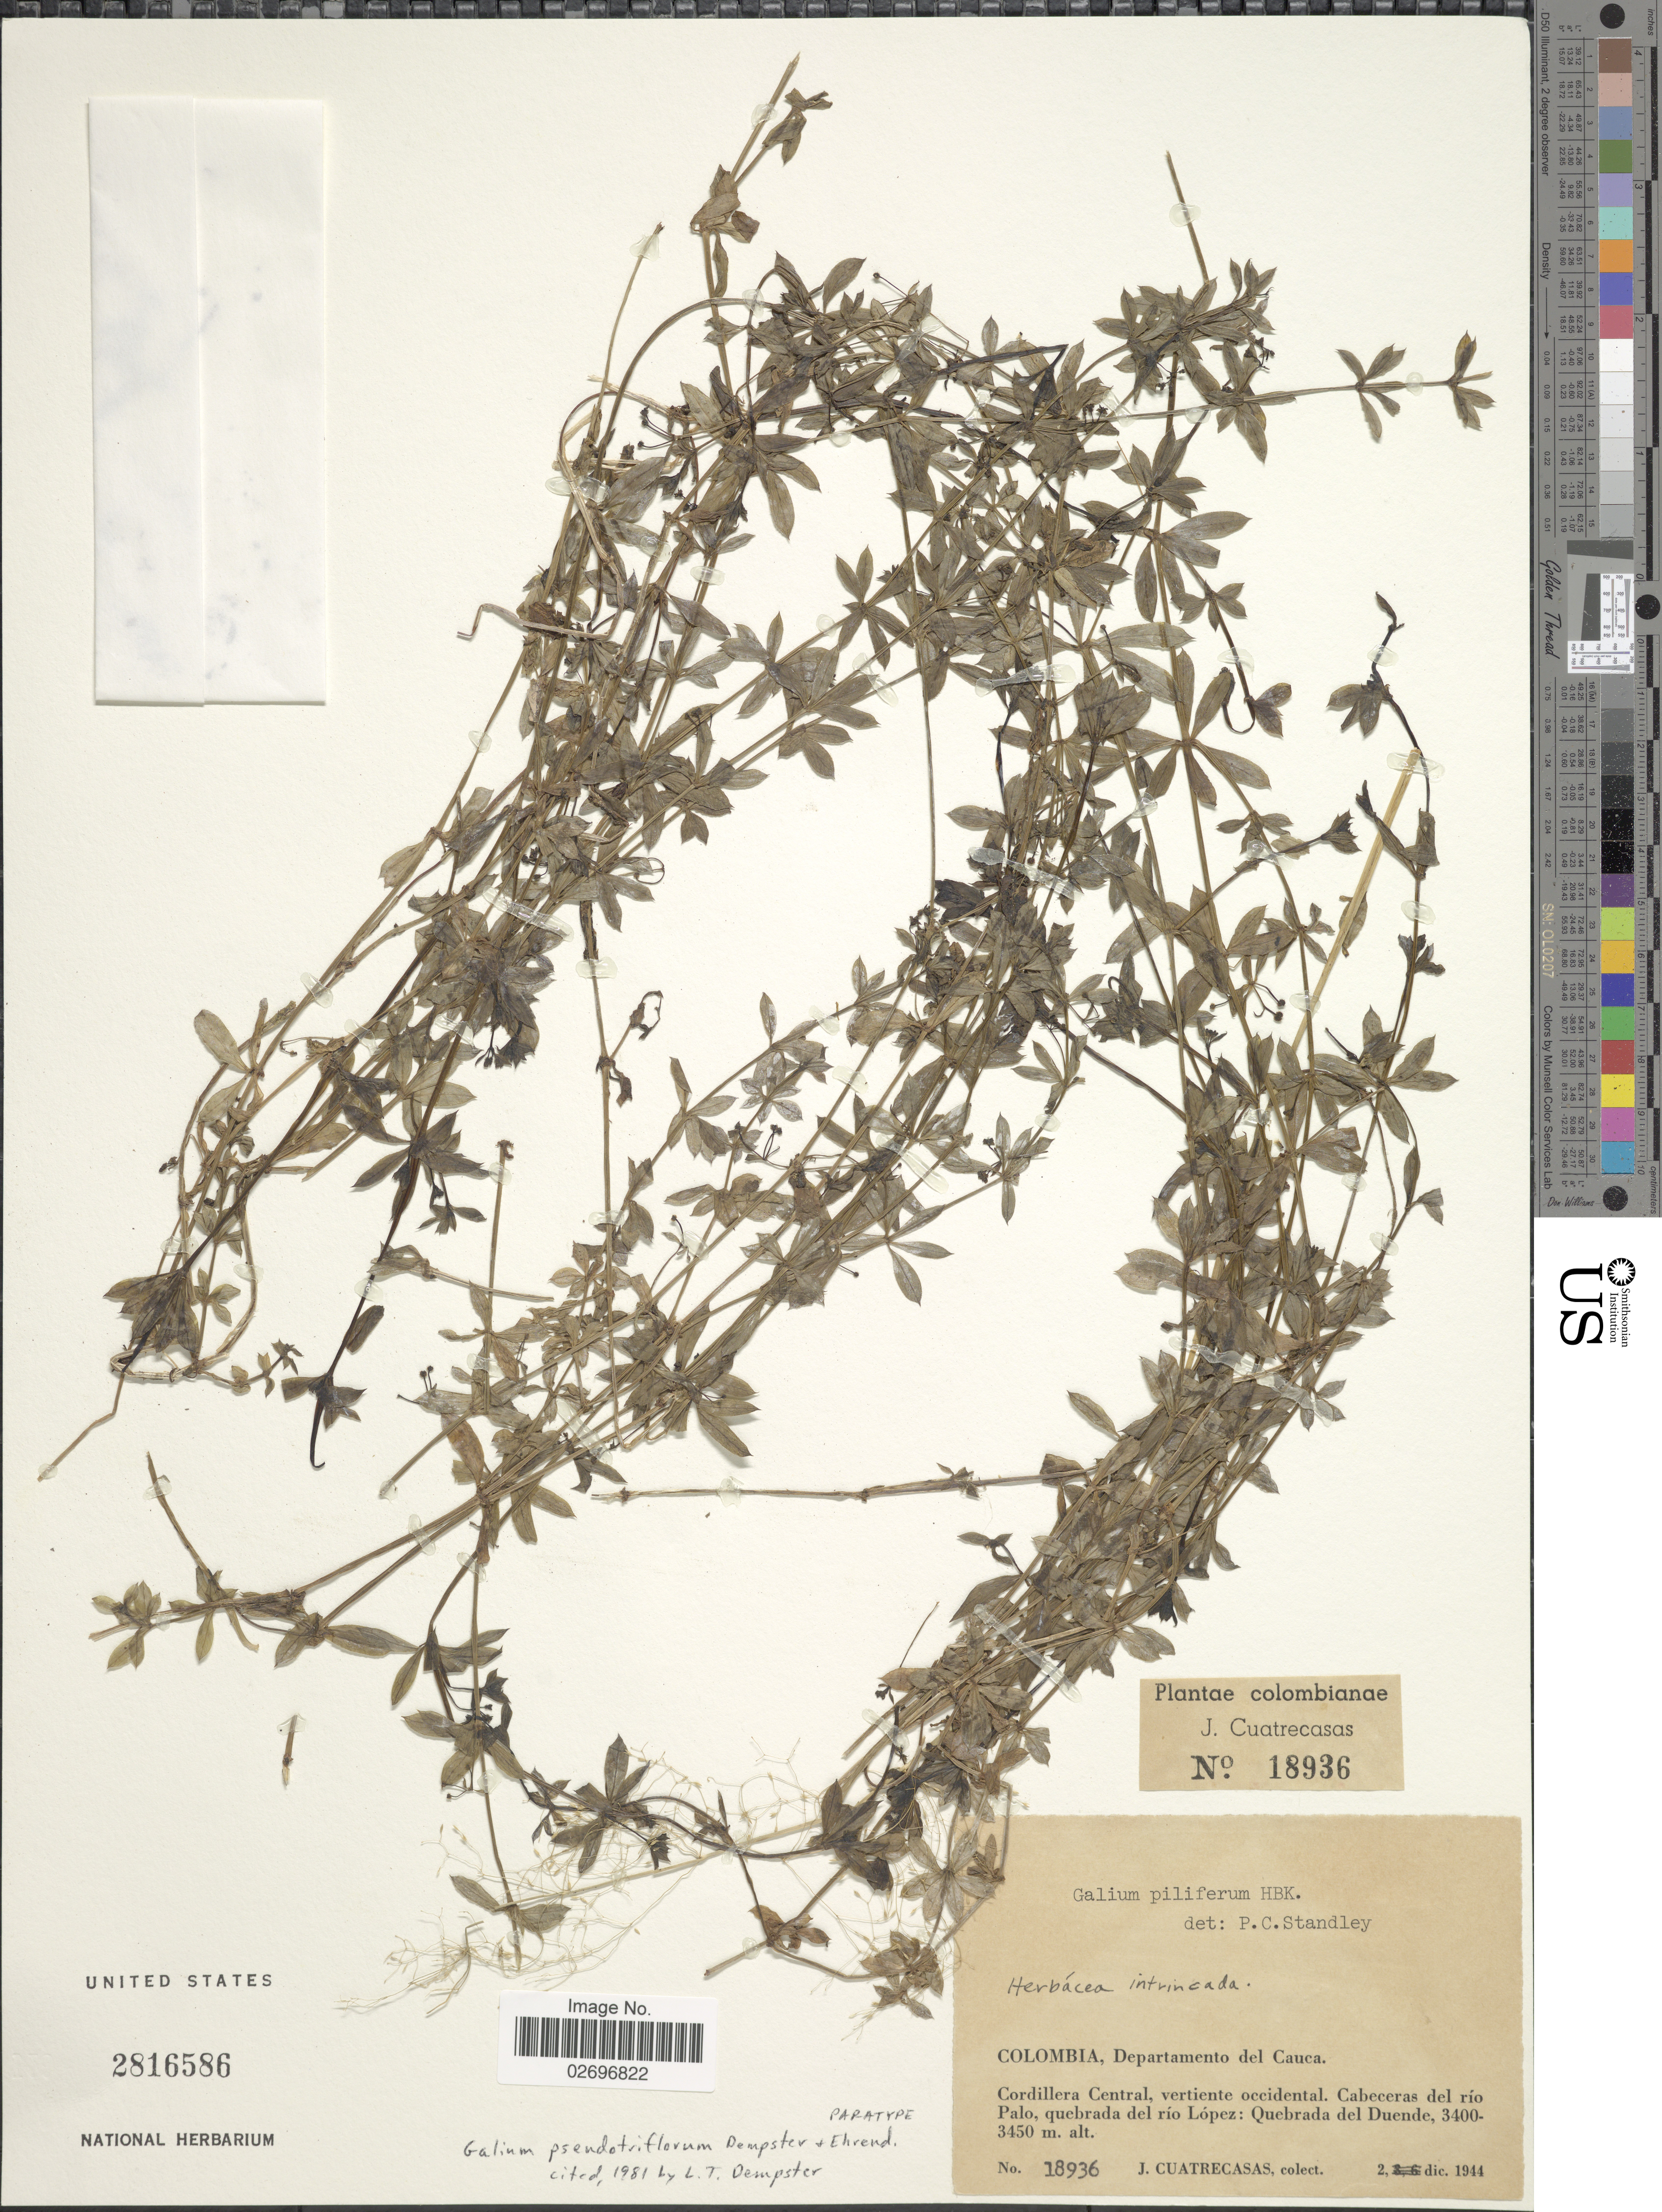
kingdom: Plantae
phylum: Tracheophyta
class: Magnoliopsida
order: Gentianales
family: Rubiaceae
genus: Galium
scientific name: Galium pseudotriflorum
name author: Dempster & Ehrend.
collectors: J. Cuatrecasas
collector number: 18936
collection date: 1944-12-02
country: Colombia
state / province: Cauca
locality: Departamento del Cauca, Cordillera Central, vertiente occidental. Cabeceras del río Palo, quebrada del río López: Quebrada del Duende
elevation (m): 3400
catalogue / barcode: US 2816586